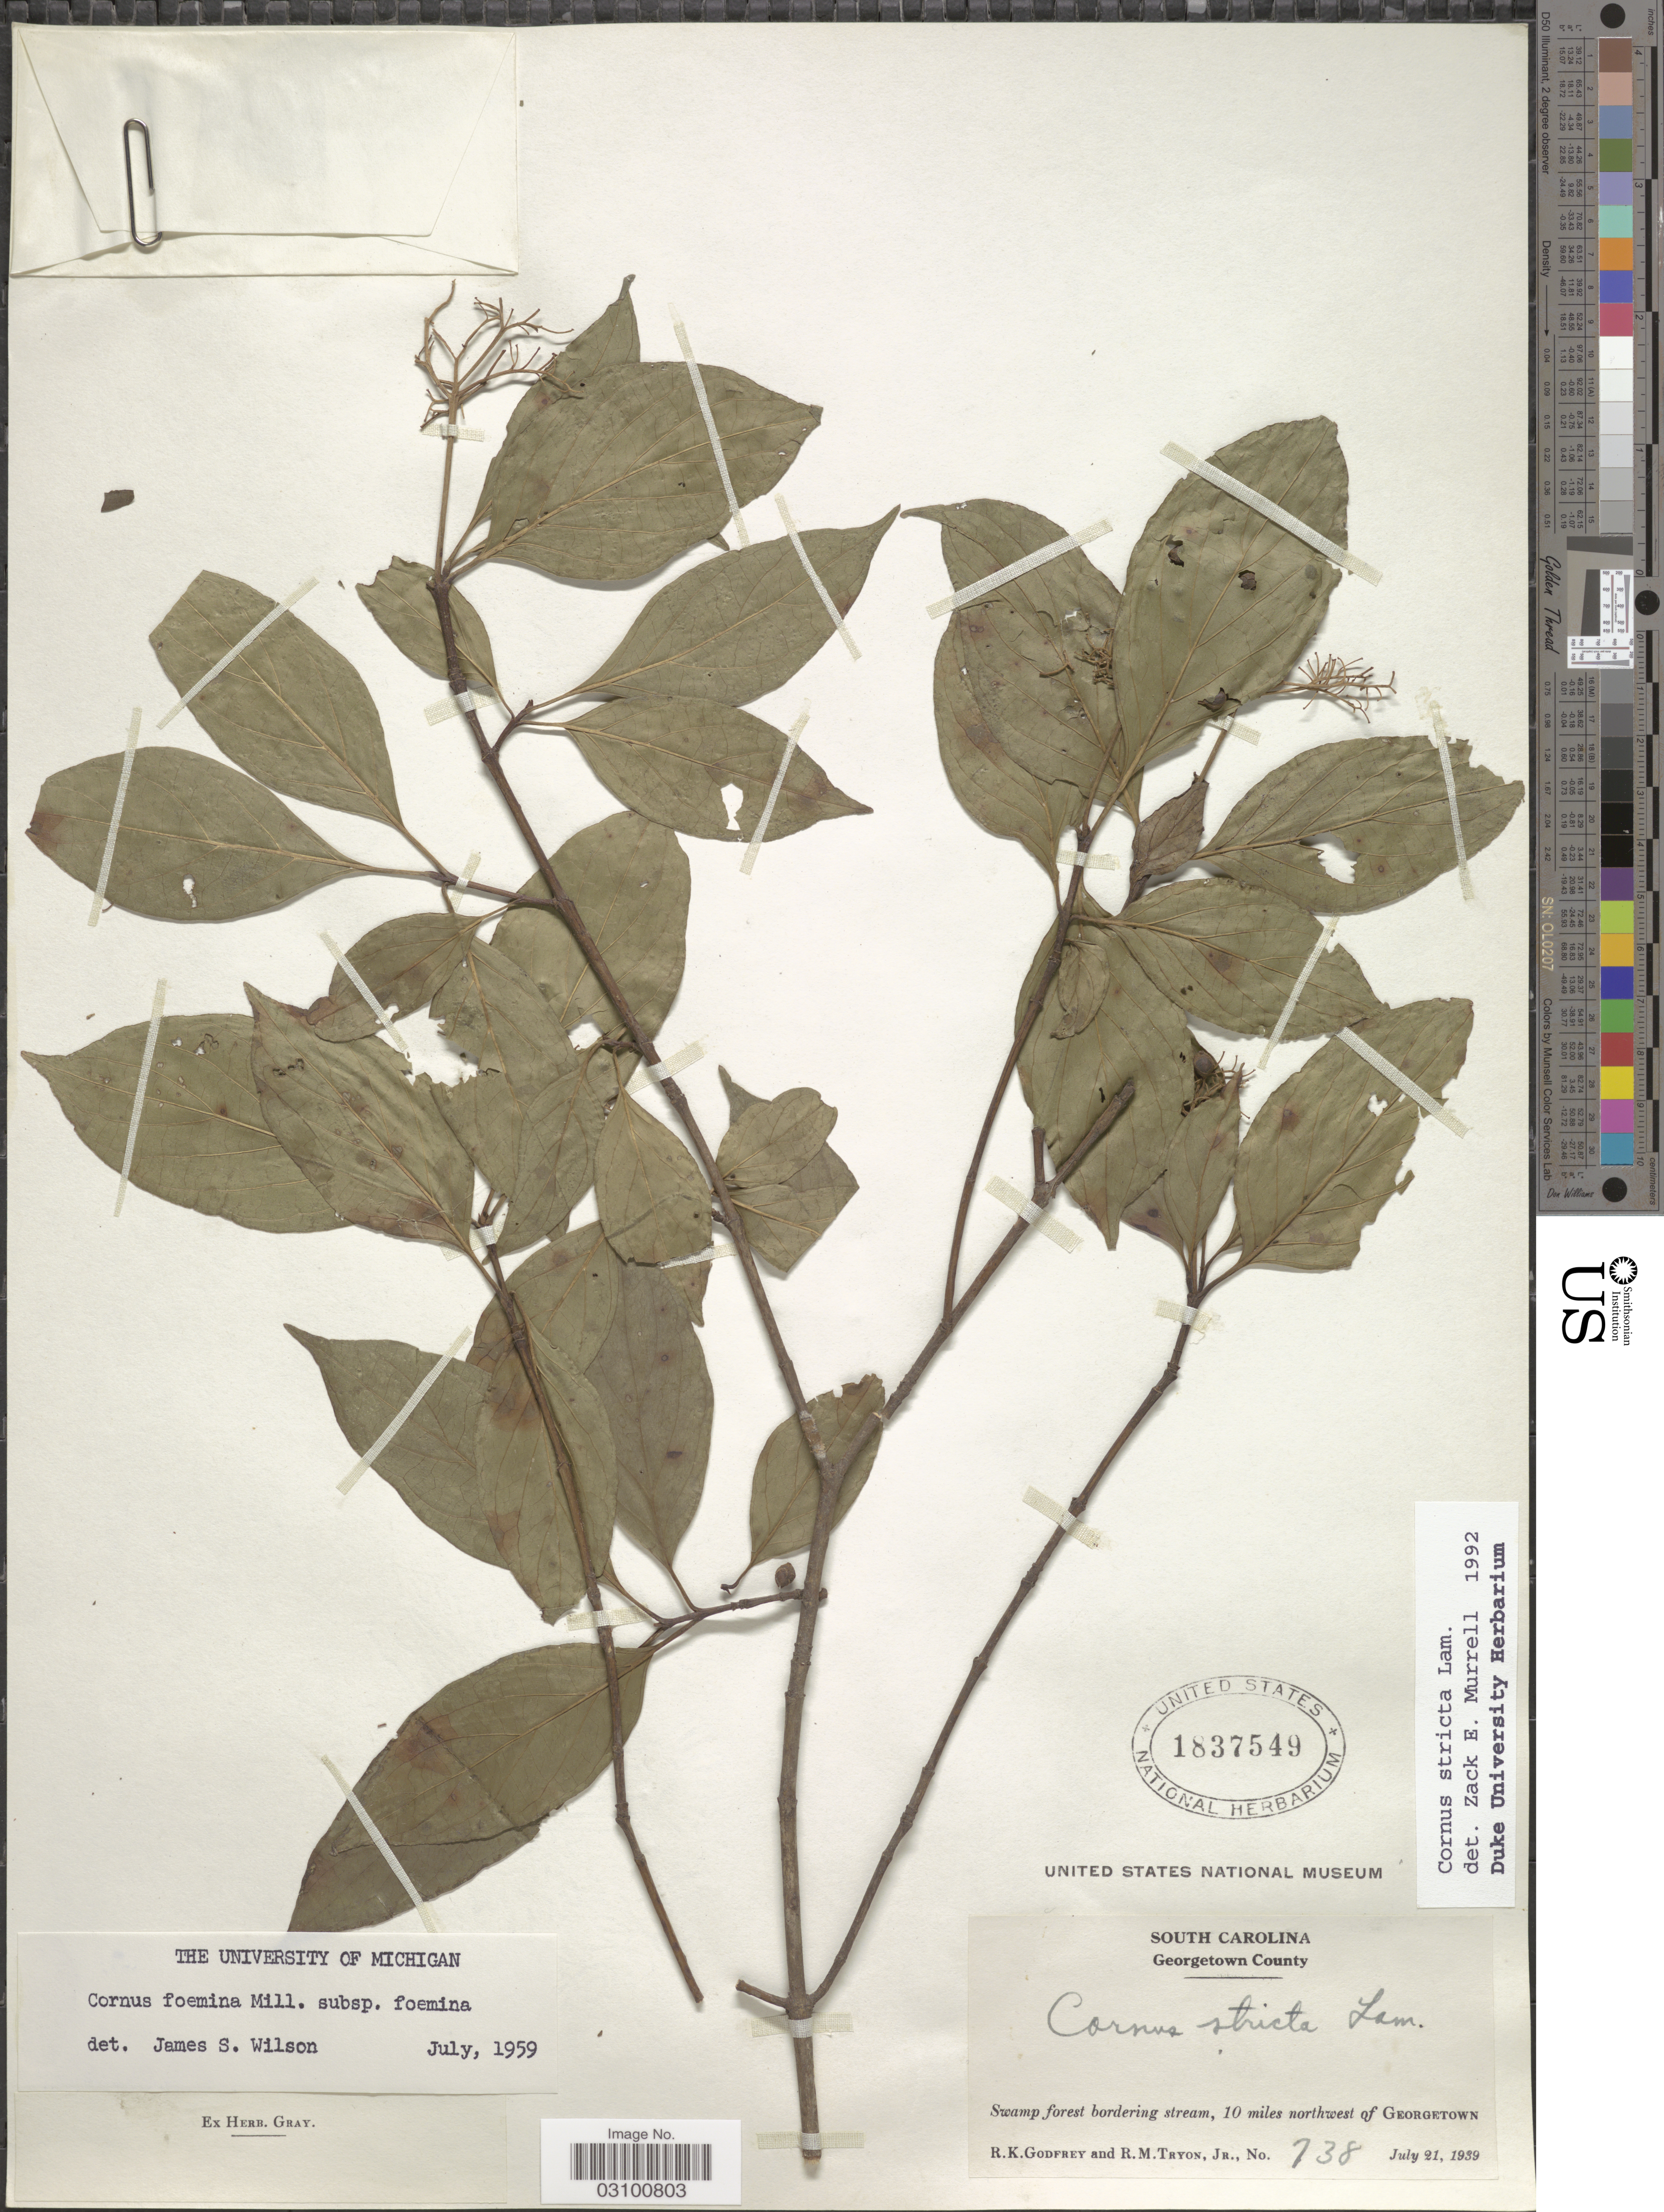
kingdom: Plantae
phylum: Tracheophyta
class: Magnoliopsida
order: Cornales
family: Cornaceae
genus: Cornus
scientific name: Cornus stricta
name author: Lam.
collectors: R. K. Godfrey & R. Tryon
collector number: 738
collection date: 1939-07-21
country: United States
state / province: South Carolina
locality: Georgetown County. Swamp forest bordering stream, 10 miles northwest of Georgetown.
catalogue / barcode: US 1837549